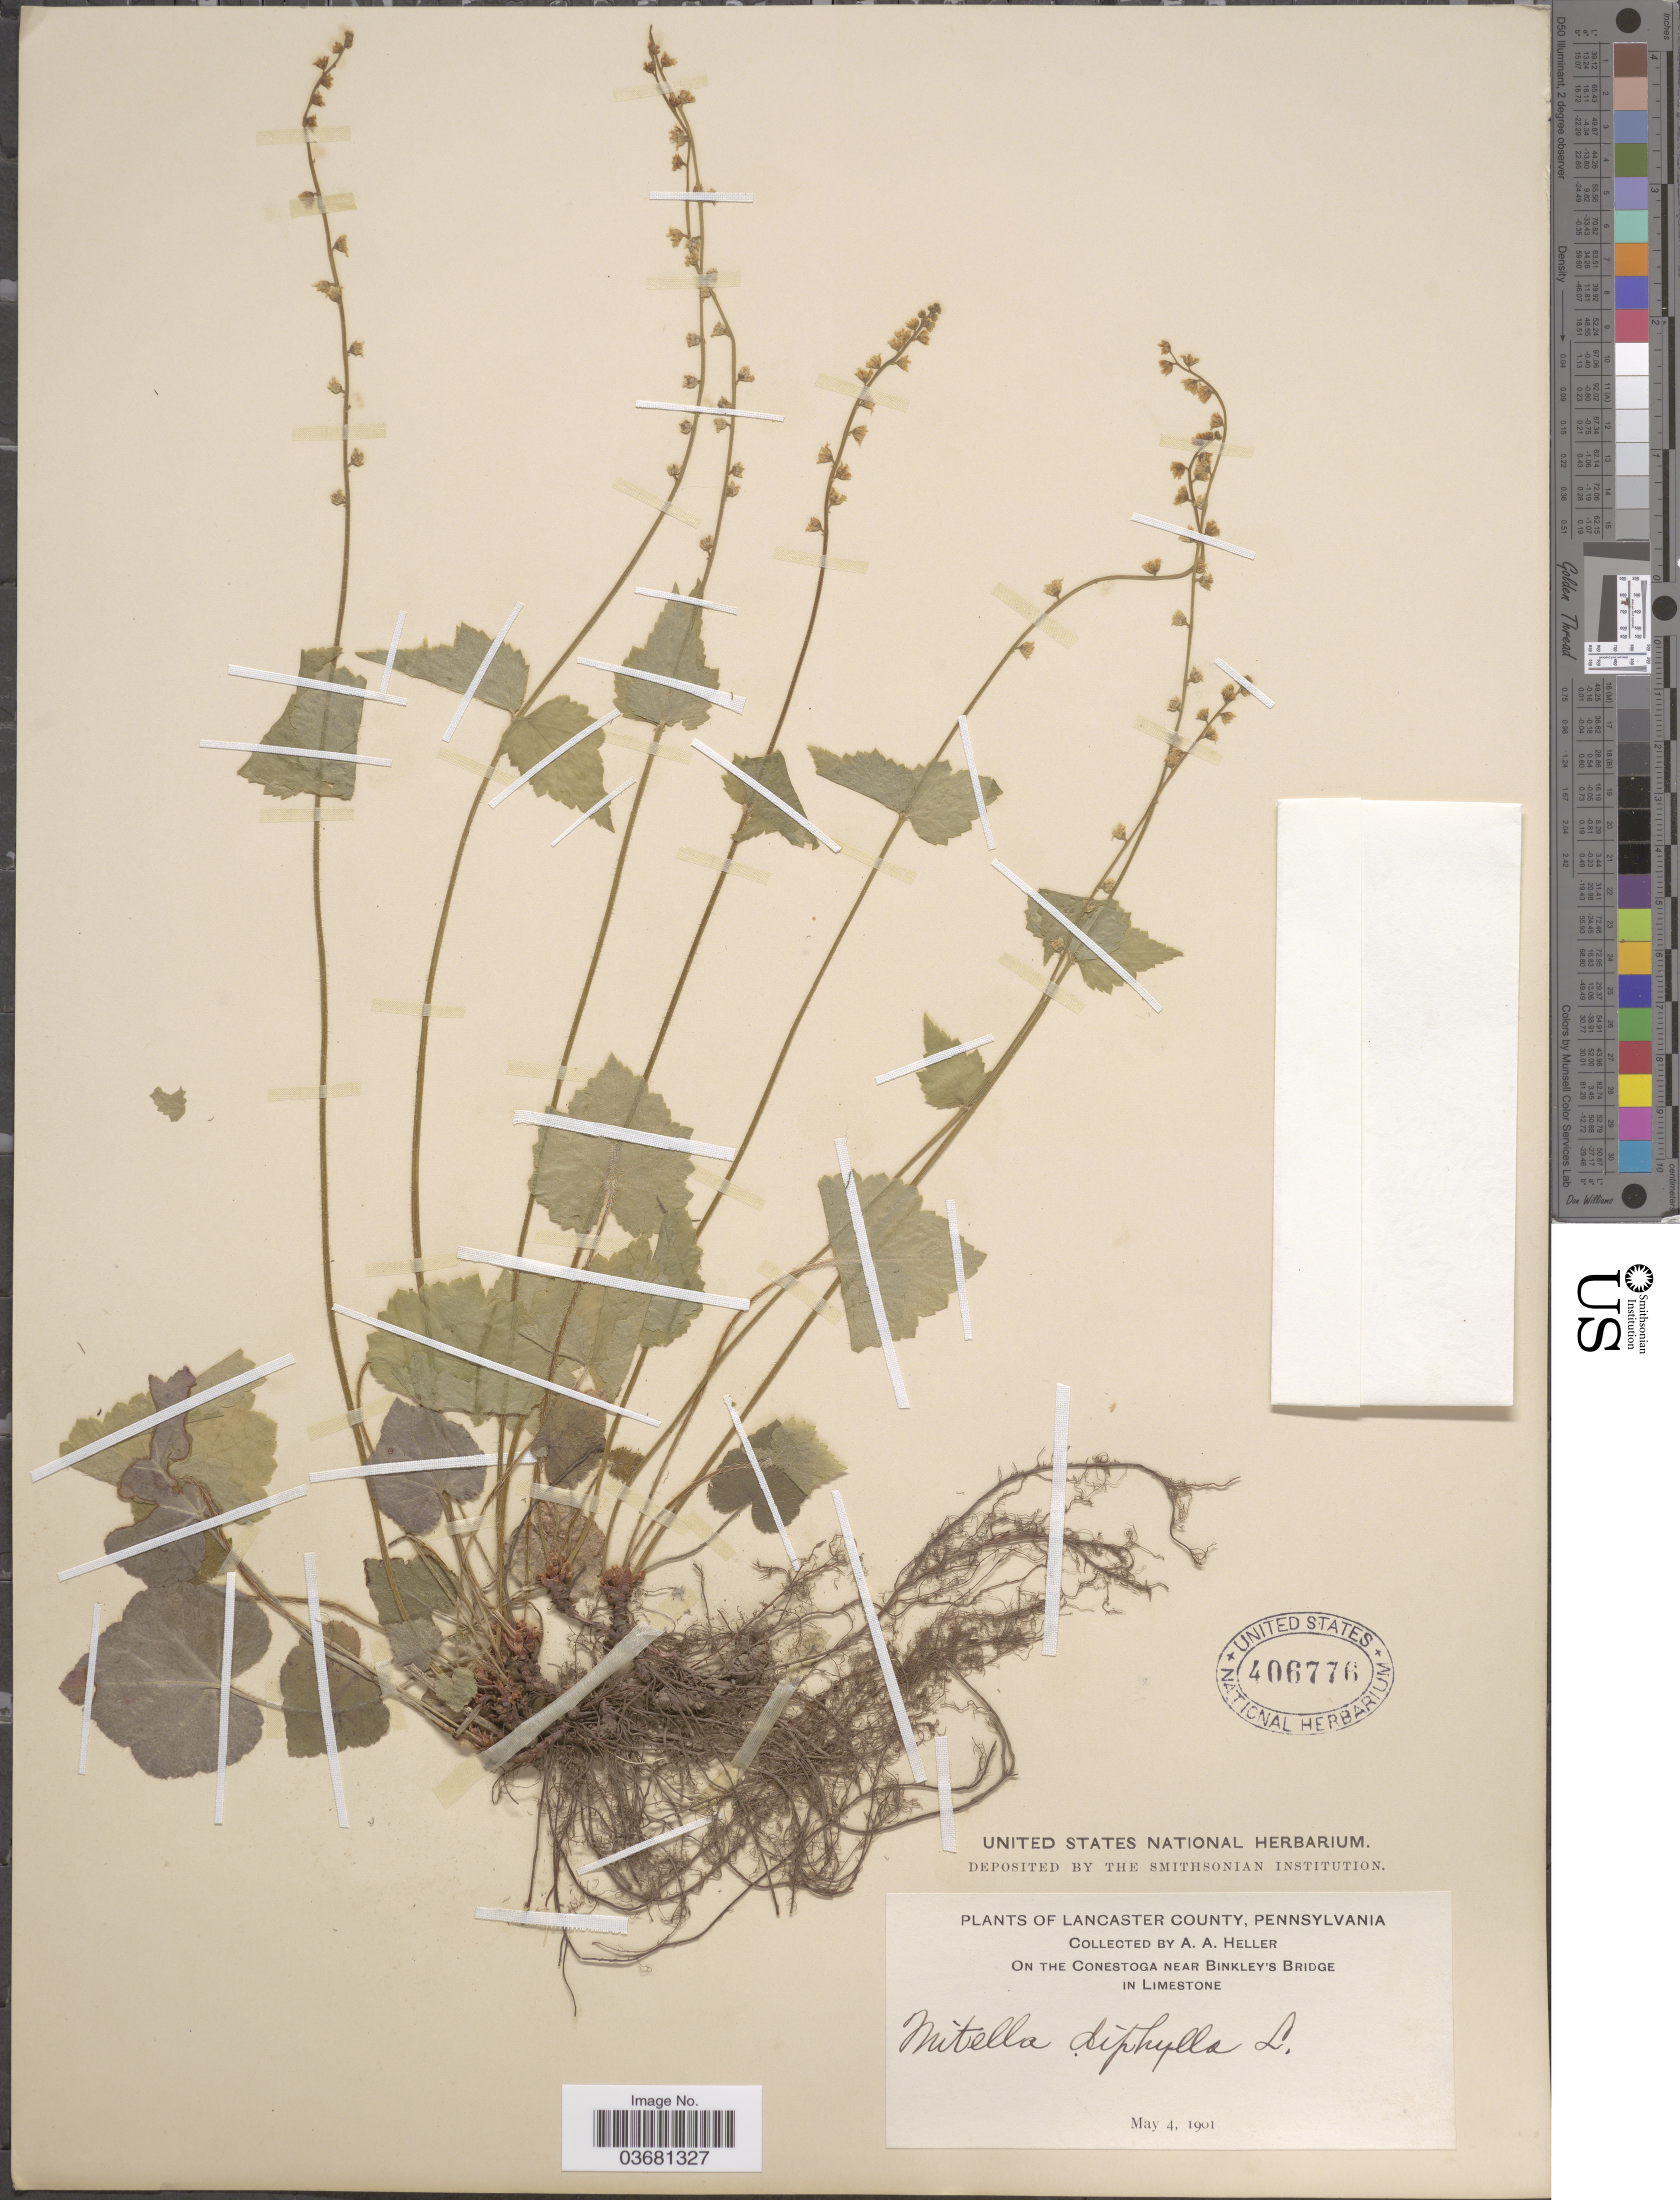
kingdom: Plantae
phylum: Tracheophyta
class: Magnoliopsida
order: Saxifragales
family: Saxifragaceae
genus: Mitella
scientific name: Mitella diphylla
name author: L.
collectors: A. A. Heller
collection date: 1901-05-04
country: United States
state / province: Pennsylvania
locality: Lancaster County. On the Conestoga near Binkley's Bridge in Limestone.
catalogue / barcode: US 406776